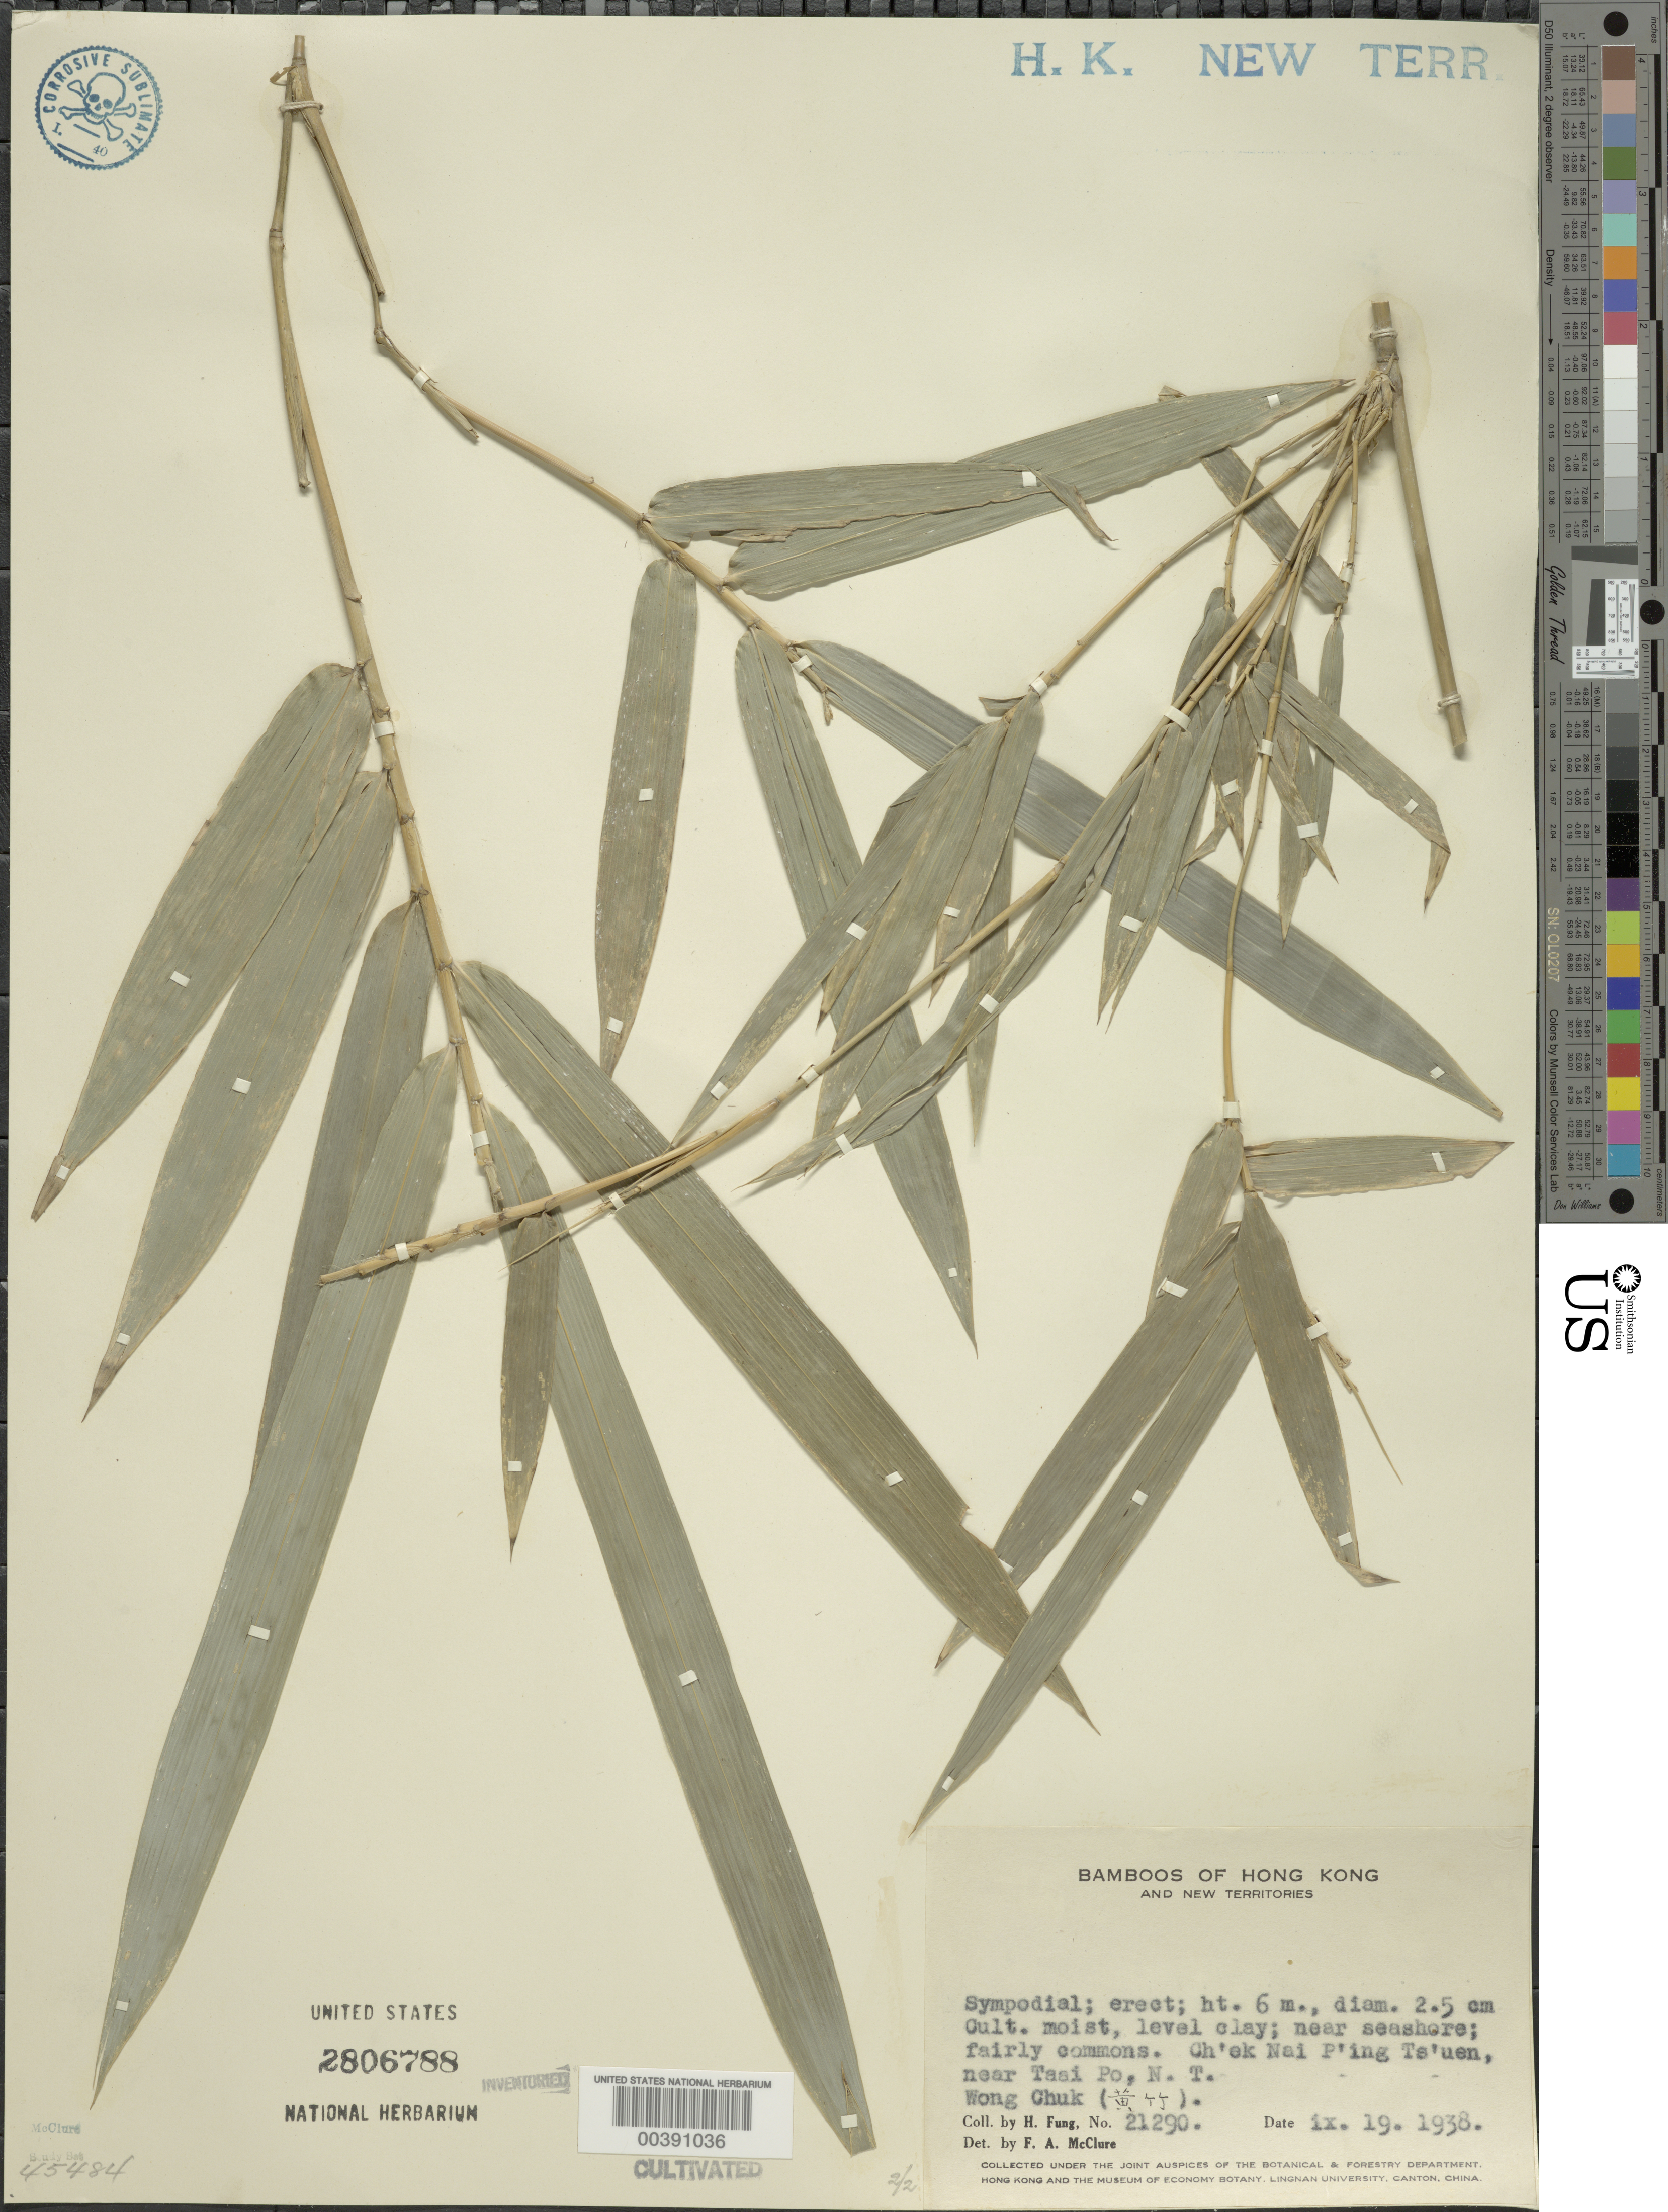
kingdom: Plantae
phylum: Tracheophyta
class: Liliopsida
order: Poales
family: Poaceae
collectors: H. L. Fung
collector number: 21290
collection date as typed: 19 Sep 1938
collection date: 1938-09-19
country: China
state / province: Hong Kong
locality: Taai po, ch'ek nai p'ing t'uen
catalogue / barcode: US 2806788